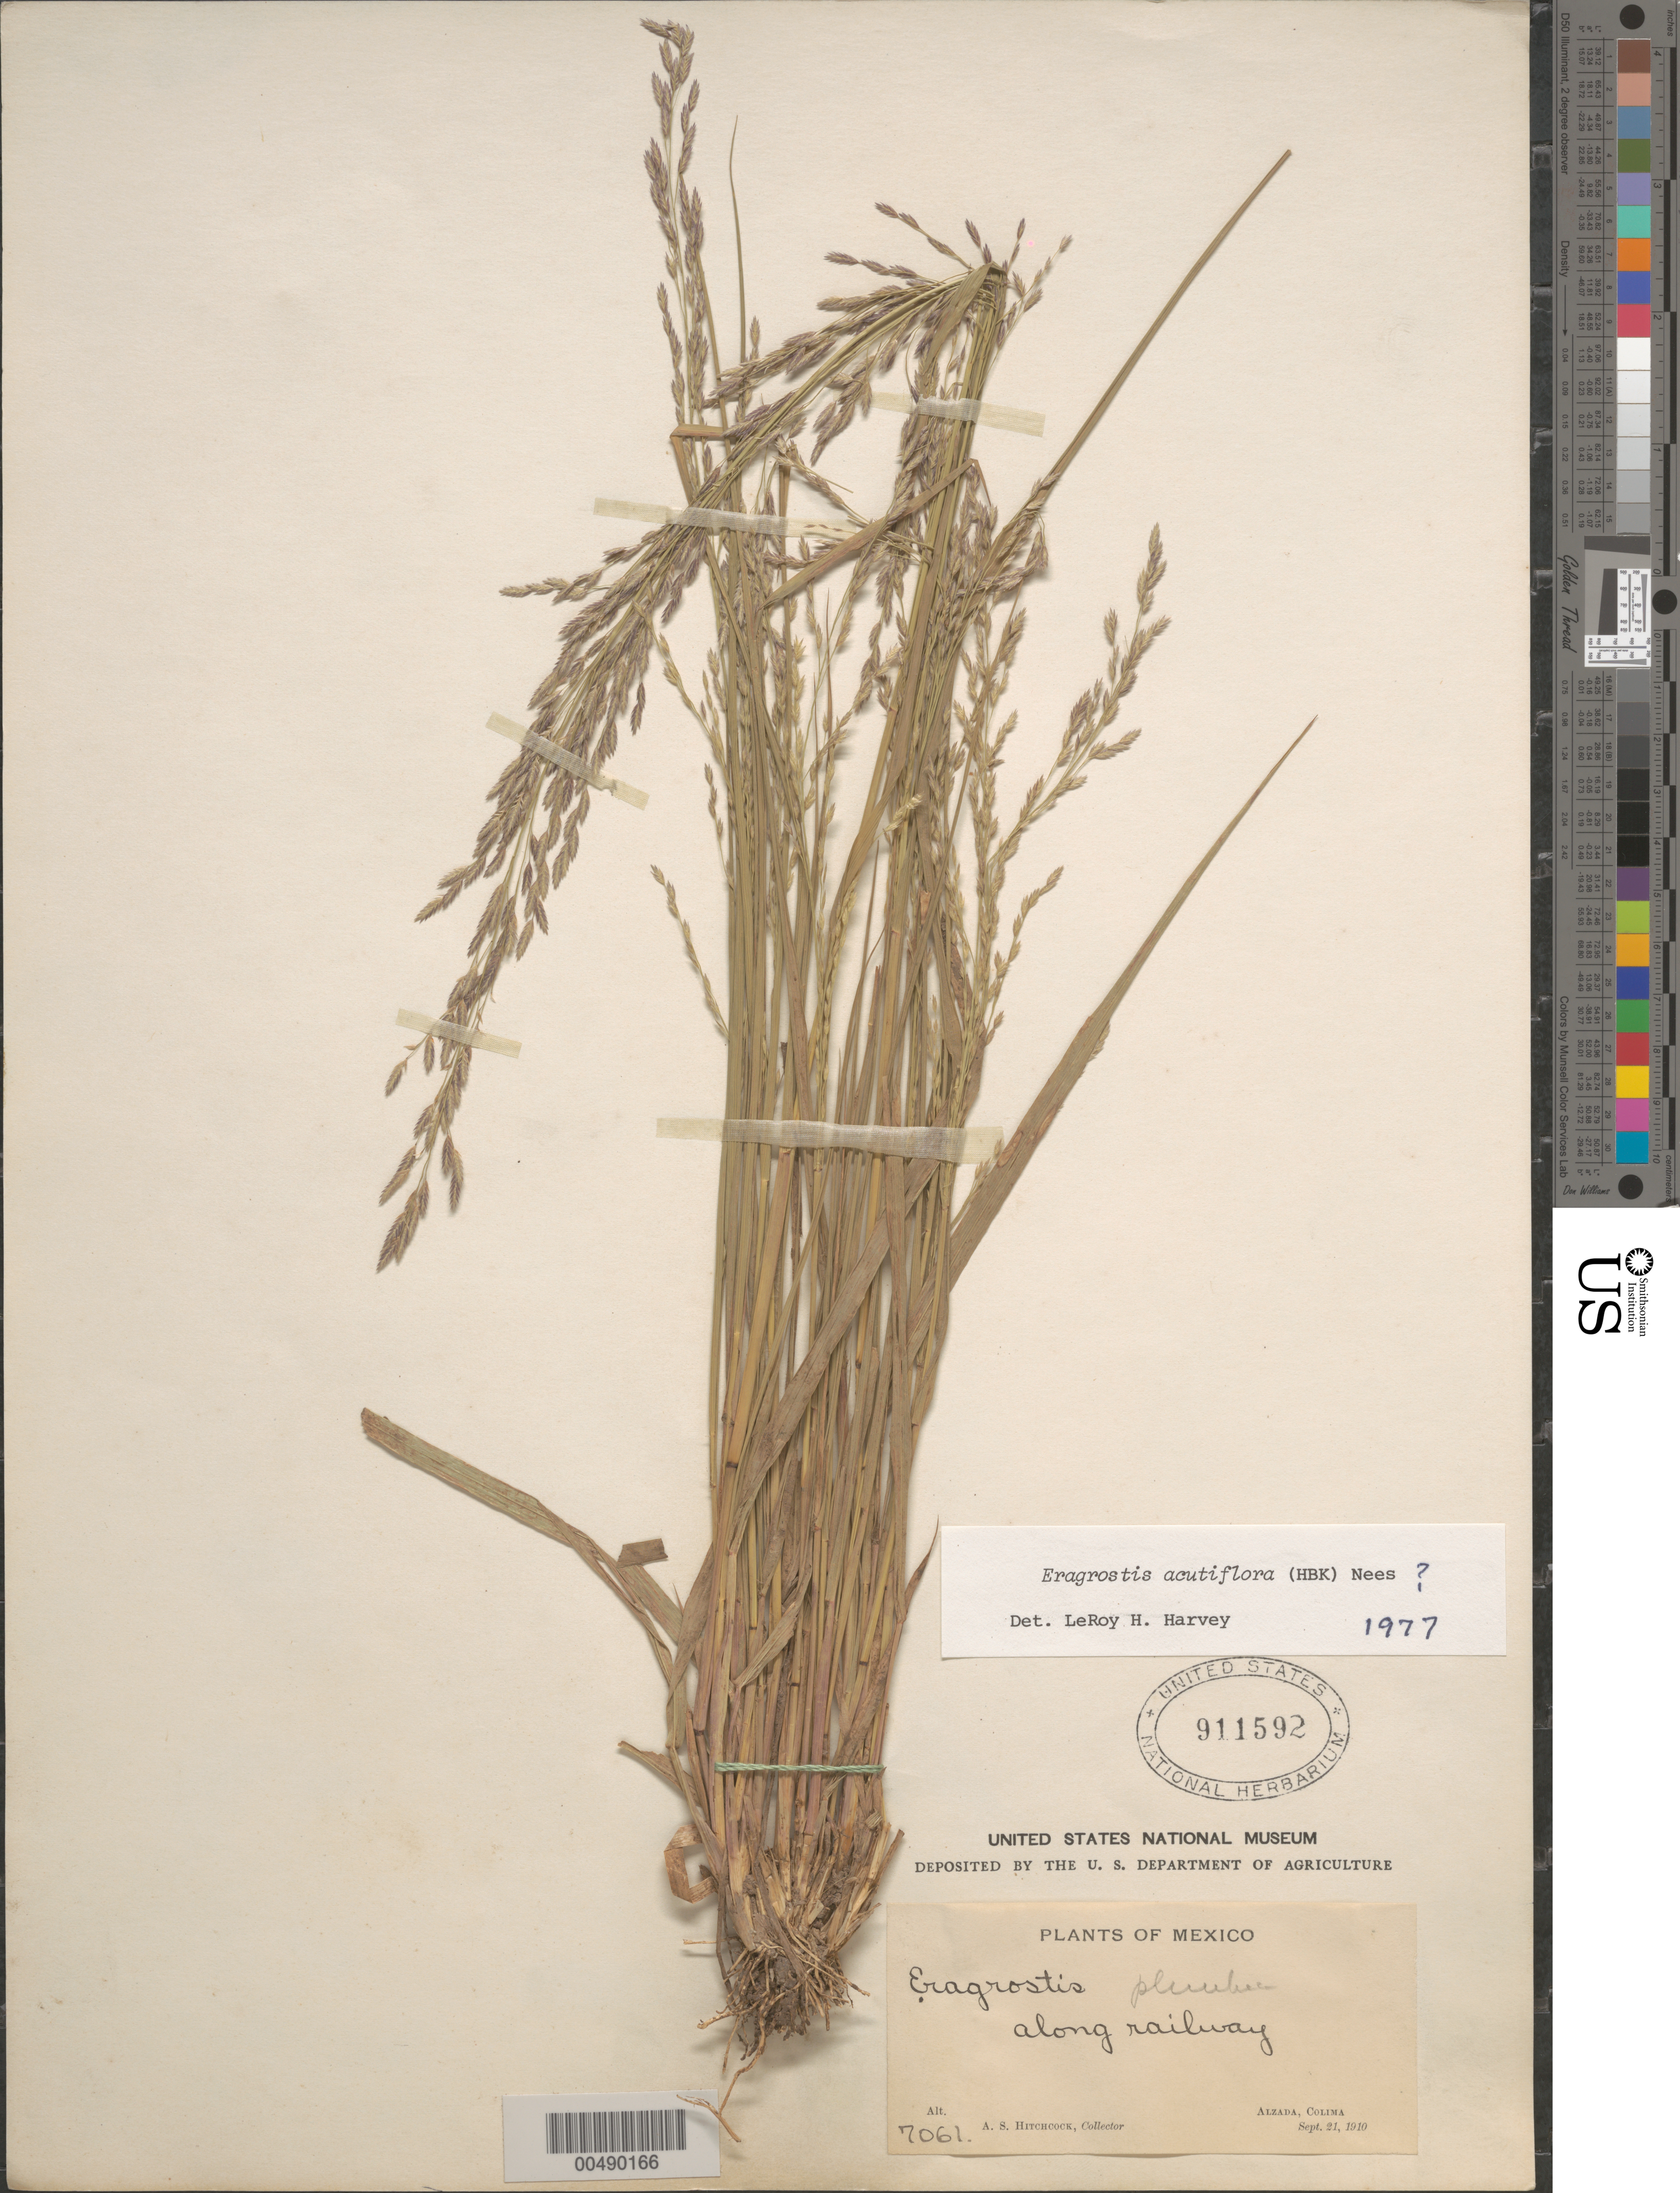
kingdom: Plantae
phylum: Tracheophyta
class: Liliopsida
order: Poales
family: Poaceae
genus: Eragrostis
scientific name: Eragrostis acutiflora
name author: (Kunth) Nees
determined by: Harvey, L. H.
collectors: A. S. Hitchcock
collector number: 7061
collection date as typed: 21 Sep 1910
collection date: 1910-09-21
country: Mexico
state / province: Colima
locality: Alzada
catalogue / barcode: US 911592